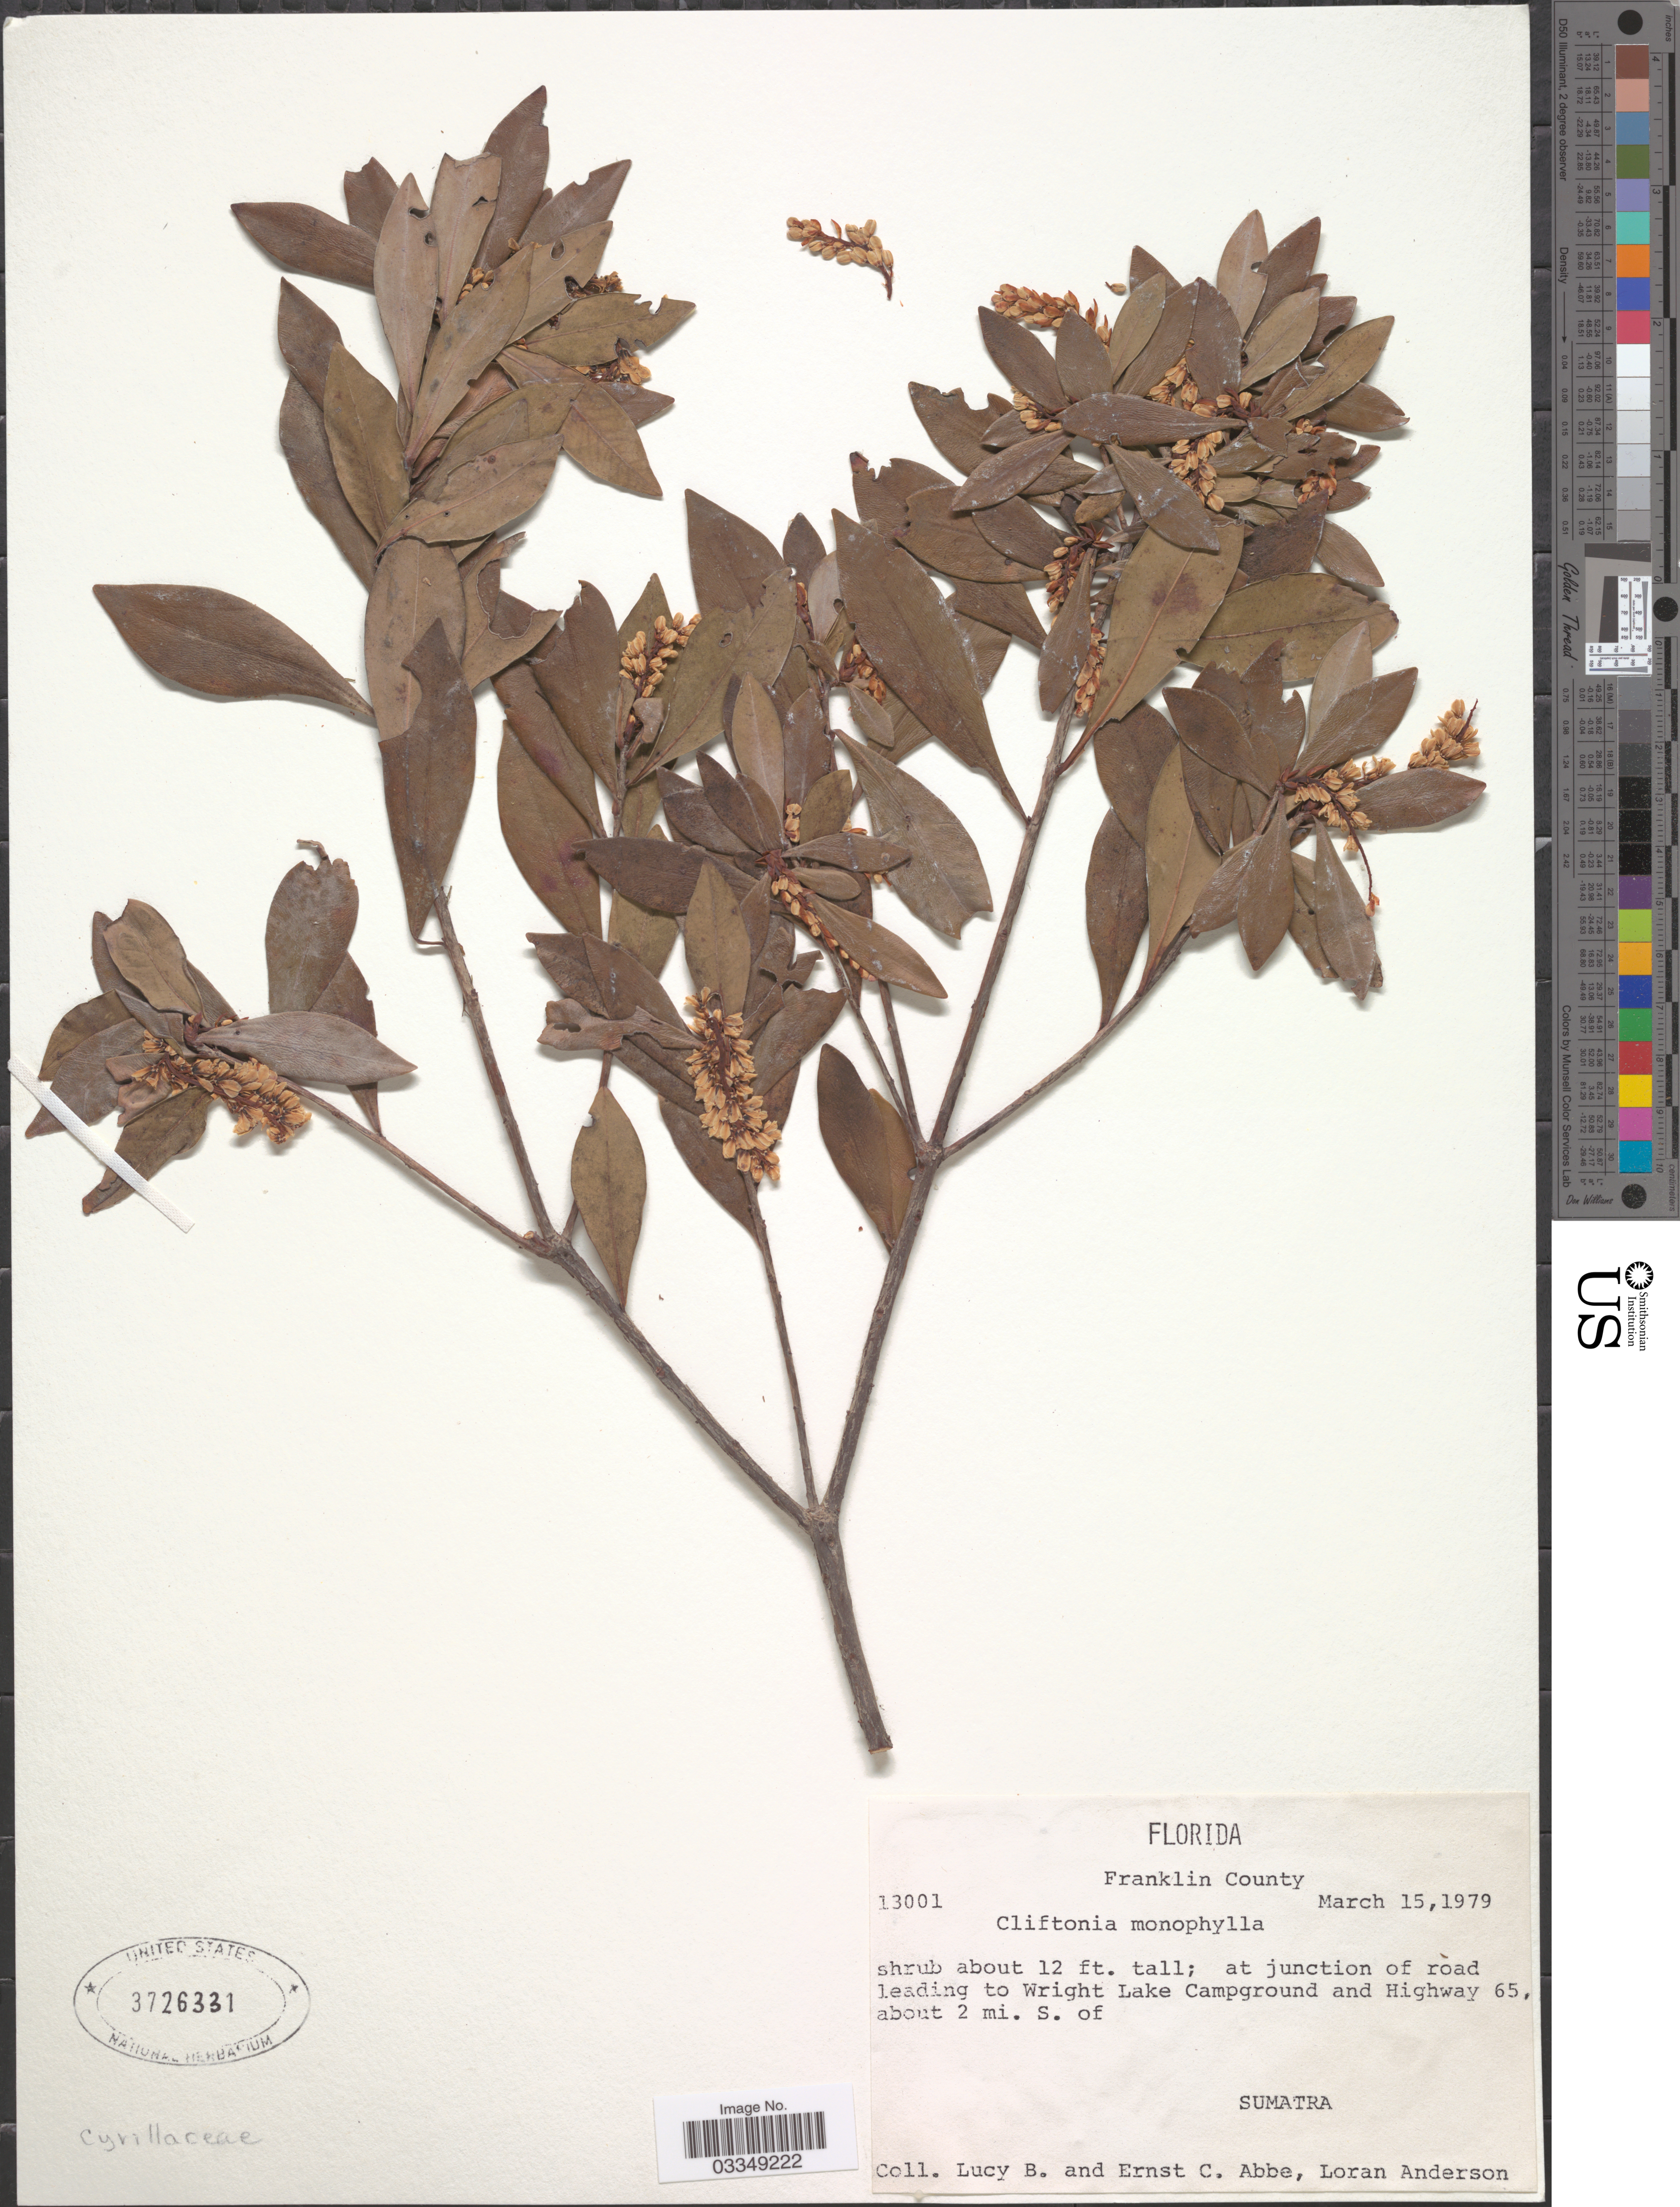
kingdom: Plantae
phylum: Tracheophyta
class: Magnoliopsida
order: Ericales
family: Cyrillaceae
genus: Cliftonia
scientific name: Cliftonia monophylla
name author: (Lam.) Britton ex Sarg.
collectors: L. B. Abbe, E. C. Abbe & L. C. Anderson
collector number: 13001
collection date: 1979-03-15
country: United States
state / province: Florida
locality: Franklin County. At junction of road leading to Wright Lake Campground and Highway 65, about 2 mi. S. of Sumatra.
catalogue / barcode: US 3726331